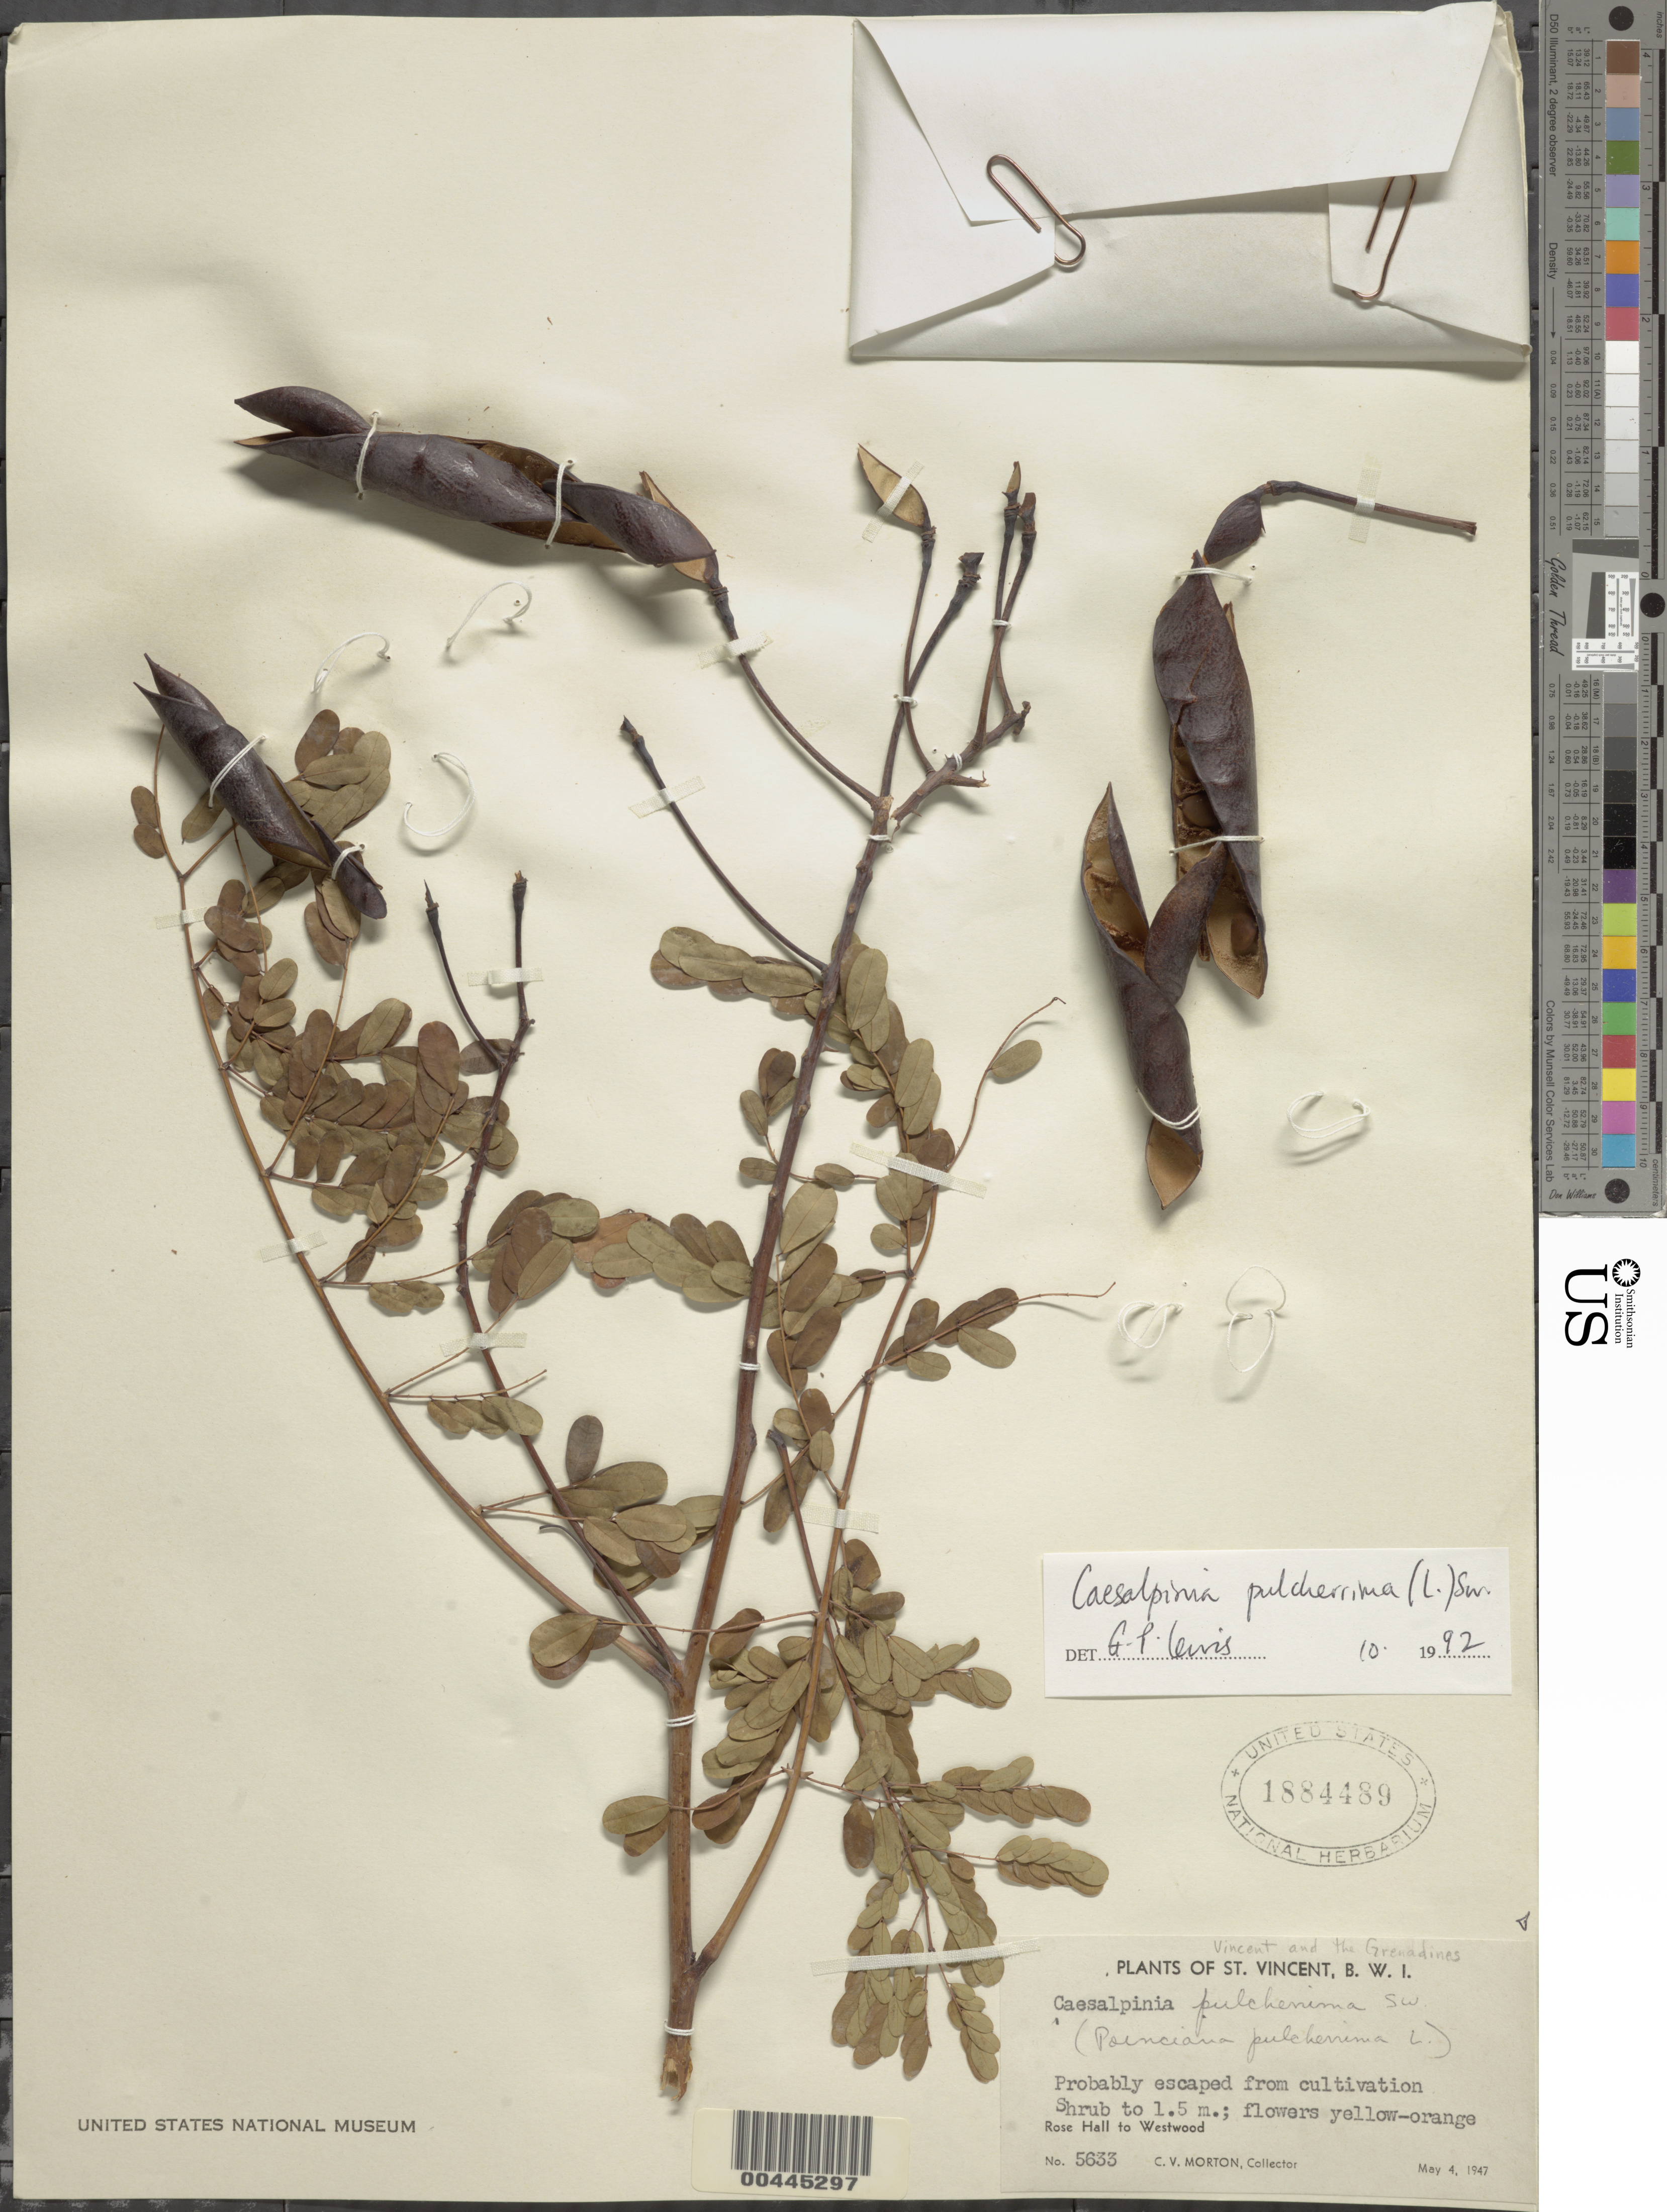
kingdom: Plantae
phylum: Tracheophyta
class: Magnoliopsida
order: Fabales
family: Fabaceae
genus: Caesalpinia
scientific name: Caesalpinia pulcherrima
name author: (L.) Sw.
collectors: C. V. Morton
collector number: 5633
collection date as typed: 04 May 1947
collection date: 1947-05-04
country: St. Vincent - Grenadines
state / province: Saint David (?)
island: St. Vincent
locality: Rose hall to westwood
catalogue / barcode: US 1884489